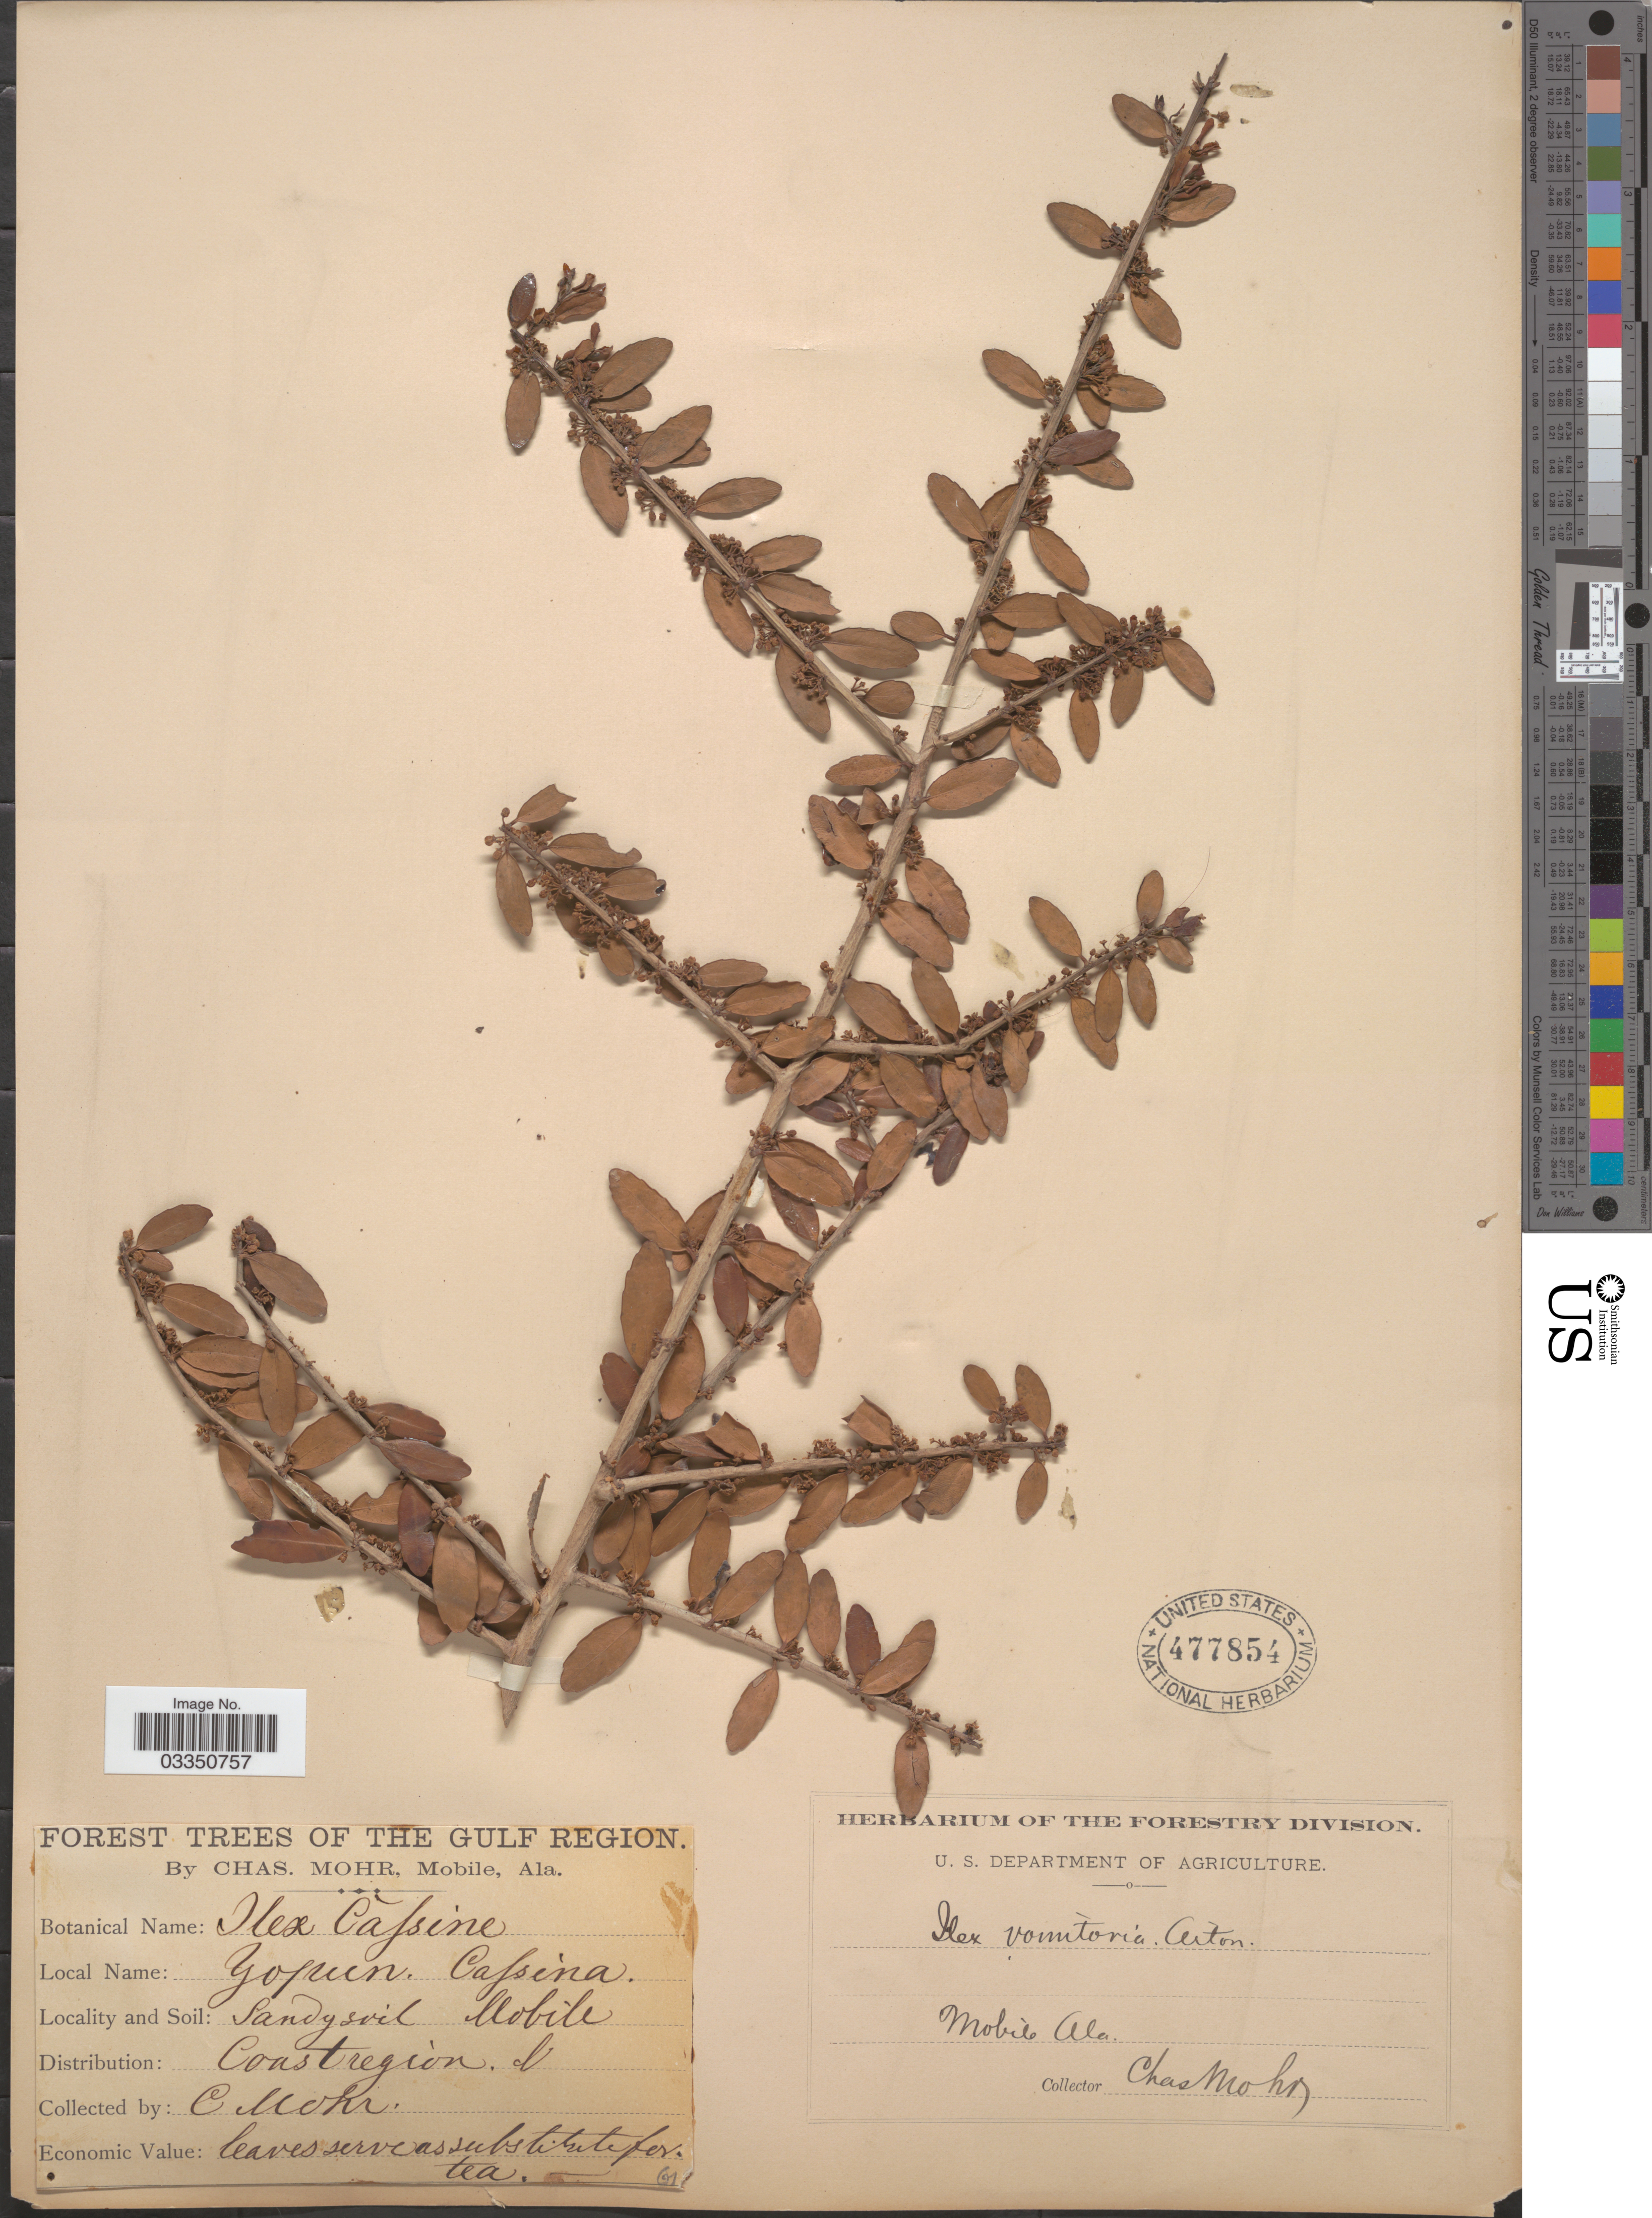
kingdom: Plantae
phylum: Tracheophyta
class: Magnoliopsida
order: Aquifoliales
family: Aquifoliaceae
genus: Ilex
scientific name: Ilex vomitoria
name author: Aiton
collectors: C. Mohr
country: United States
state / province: Alabama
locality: Forest trees of the Gulf Region. Mobile.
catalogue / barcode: US 477854